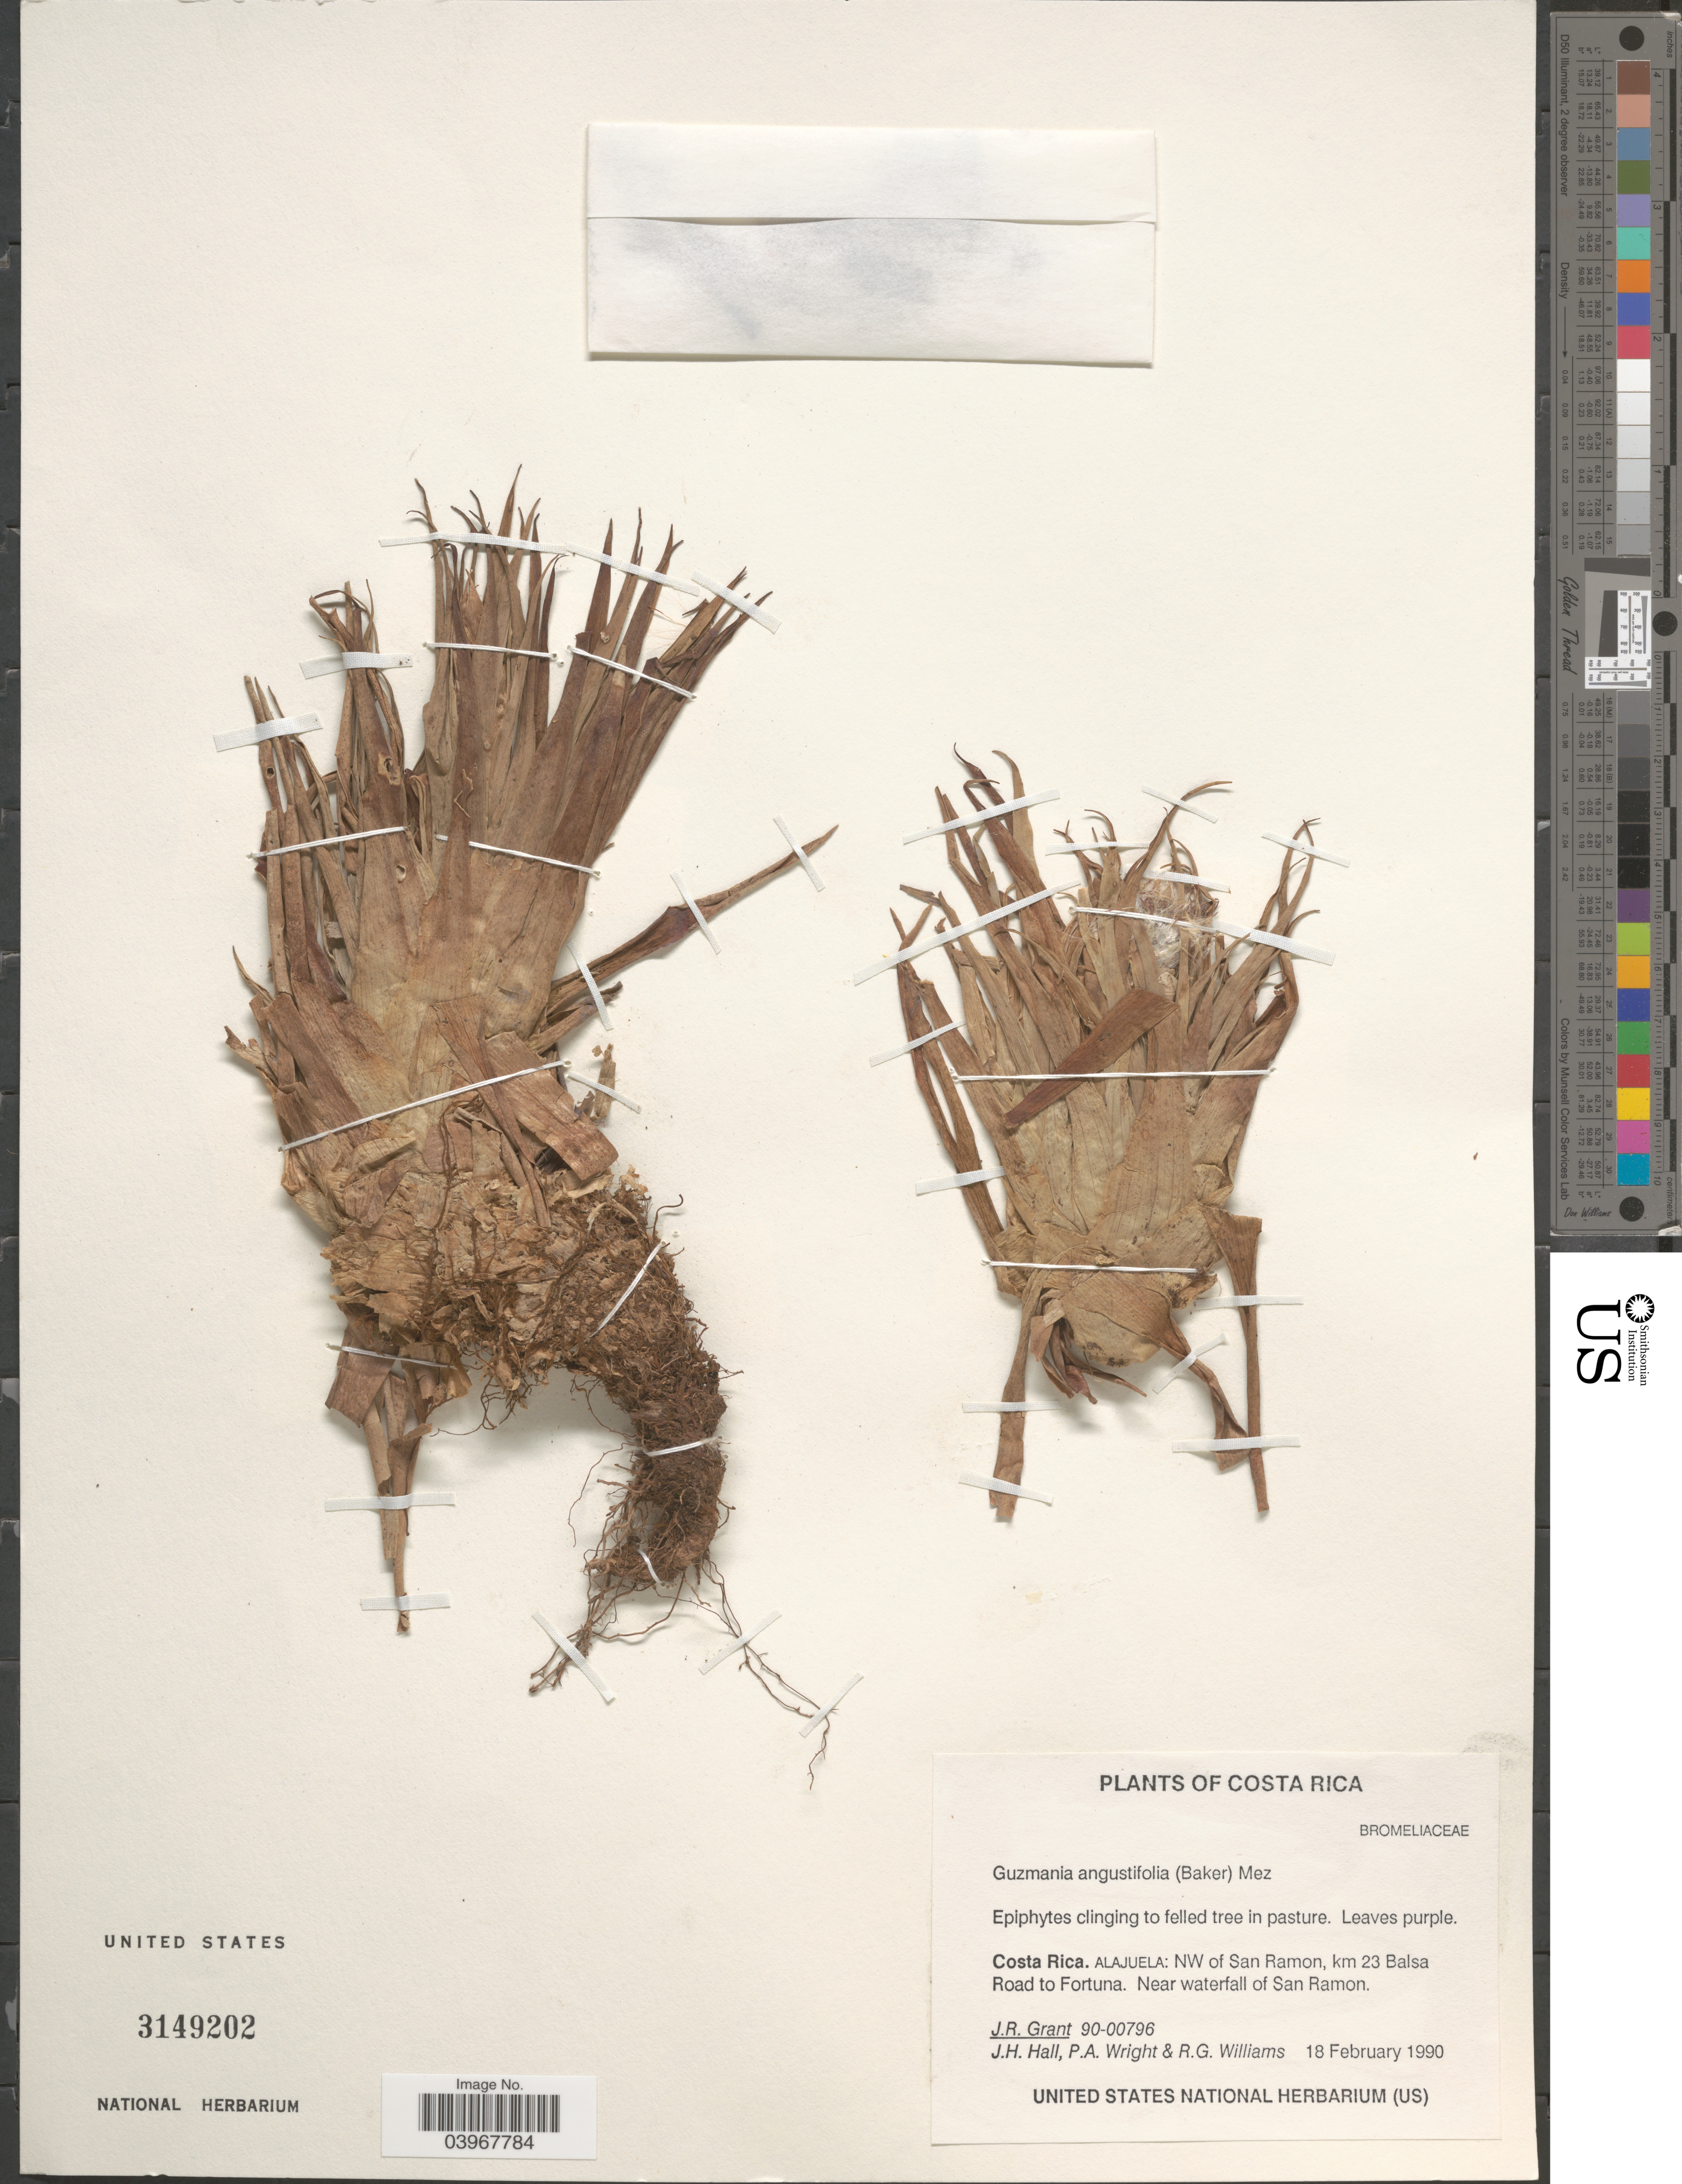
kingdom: Plantae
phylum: Tracheophyta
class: Liliopsida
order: Poales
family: Bromeliaceae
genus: Guzmania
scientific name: Guzmania angustifolia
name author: (Baker) Wittm.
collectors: J. Grant, J. Hall, P. A. Wright & R. G. Williams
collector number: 90-00796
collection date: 1990-02-18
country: Costa Rica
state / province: Alajuela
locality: NW of San Ramon, km 23 Balsa Road to Fortuna. Near waterfall of San Ramon.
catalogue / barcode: US 3149202